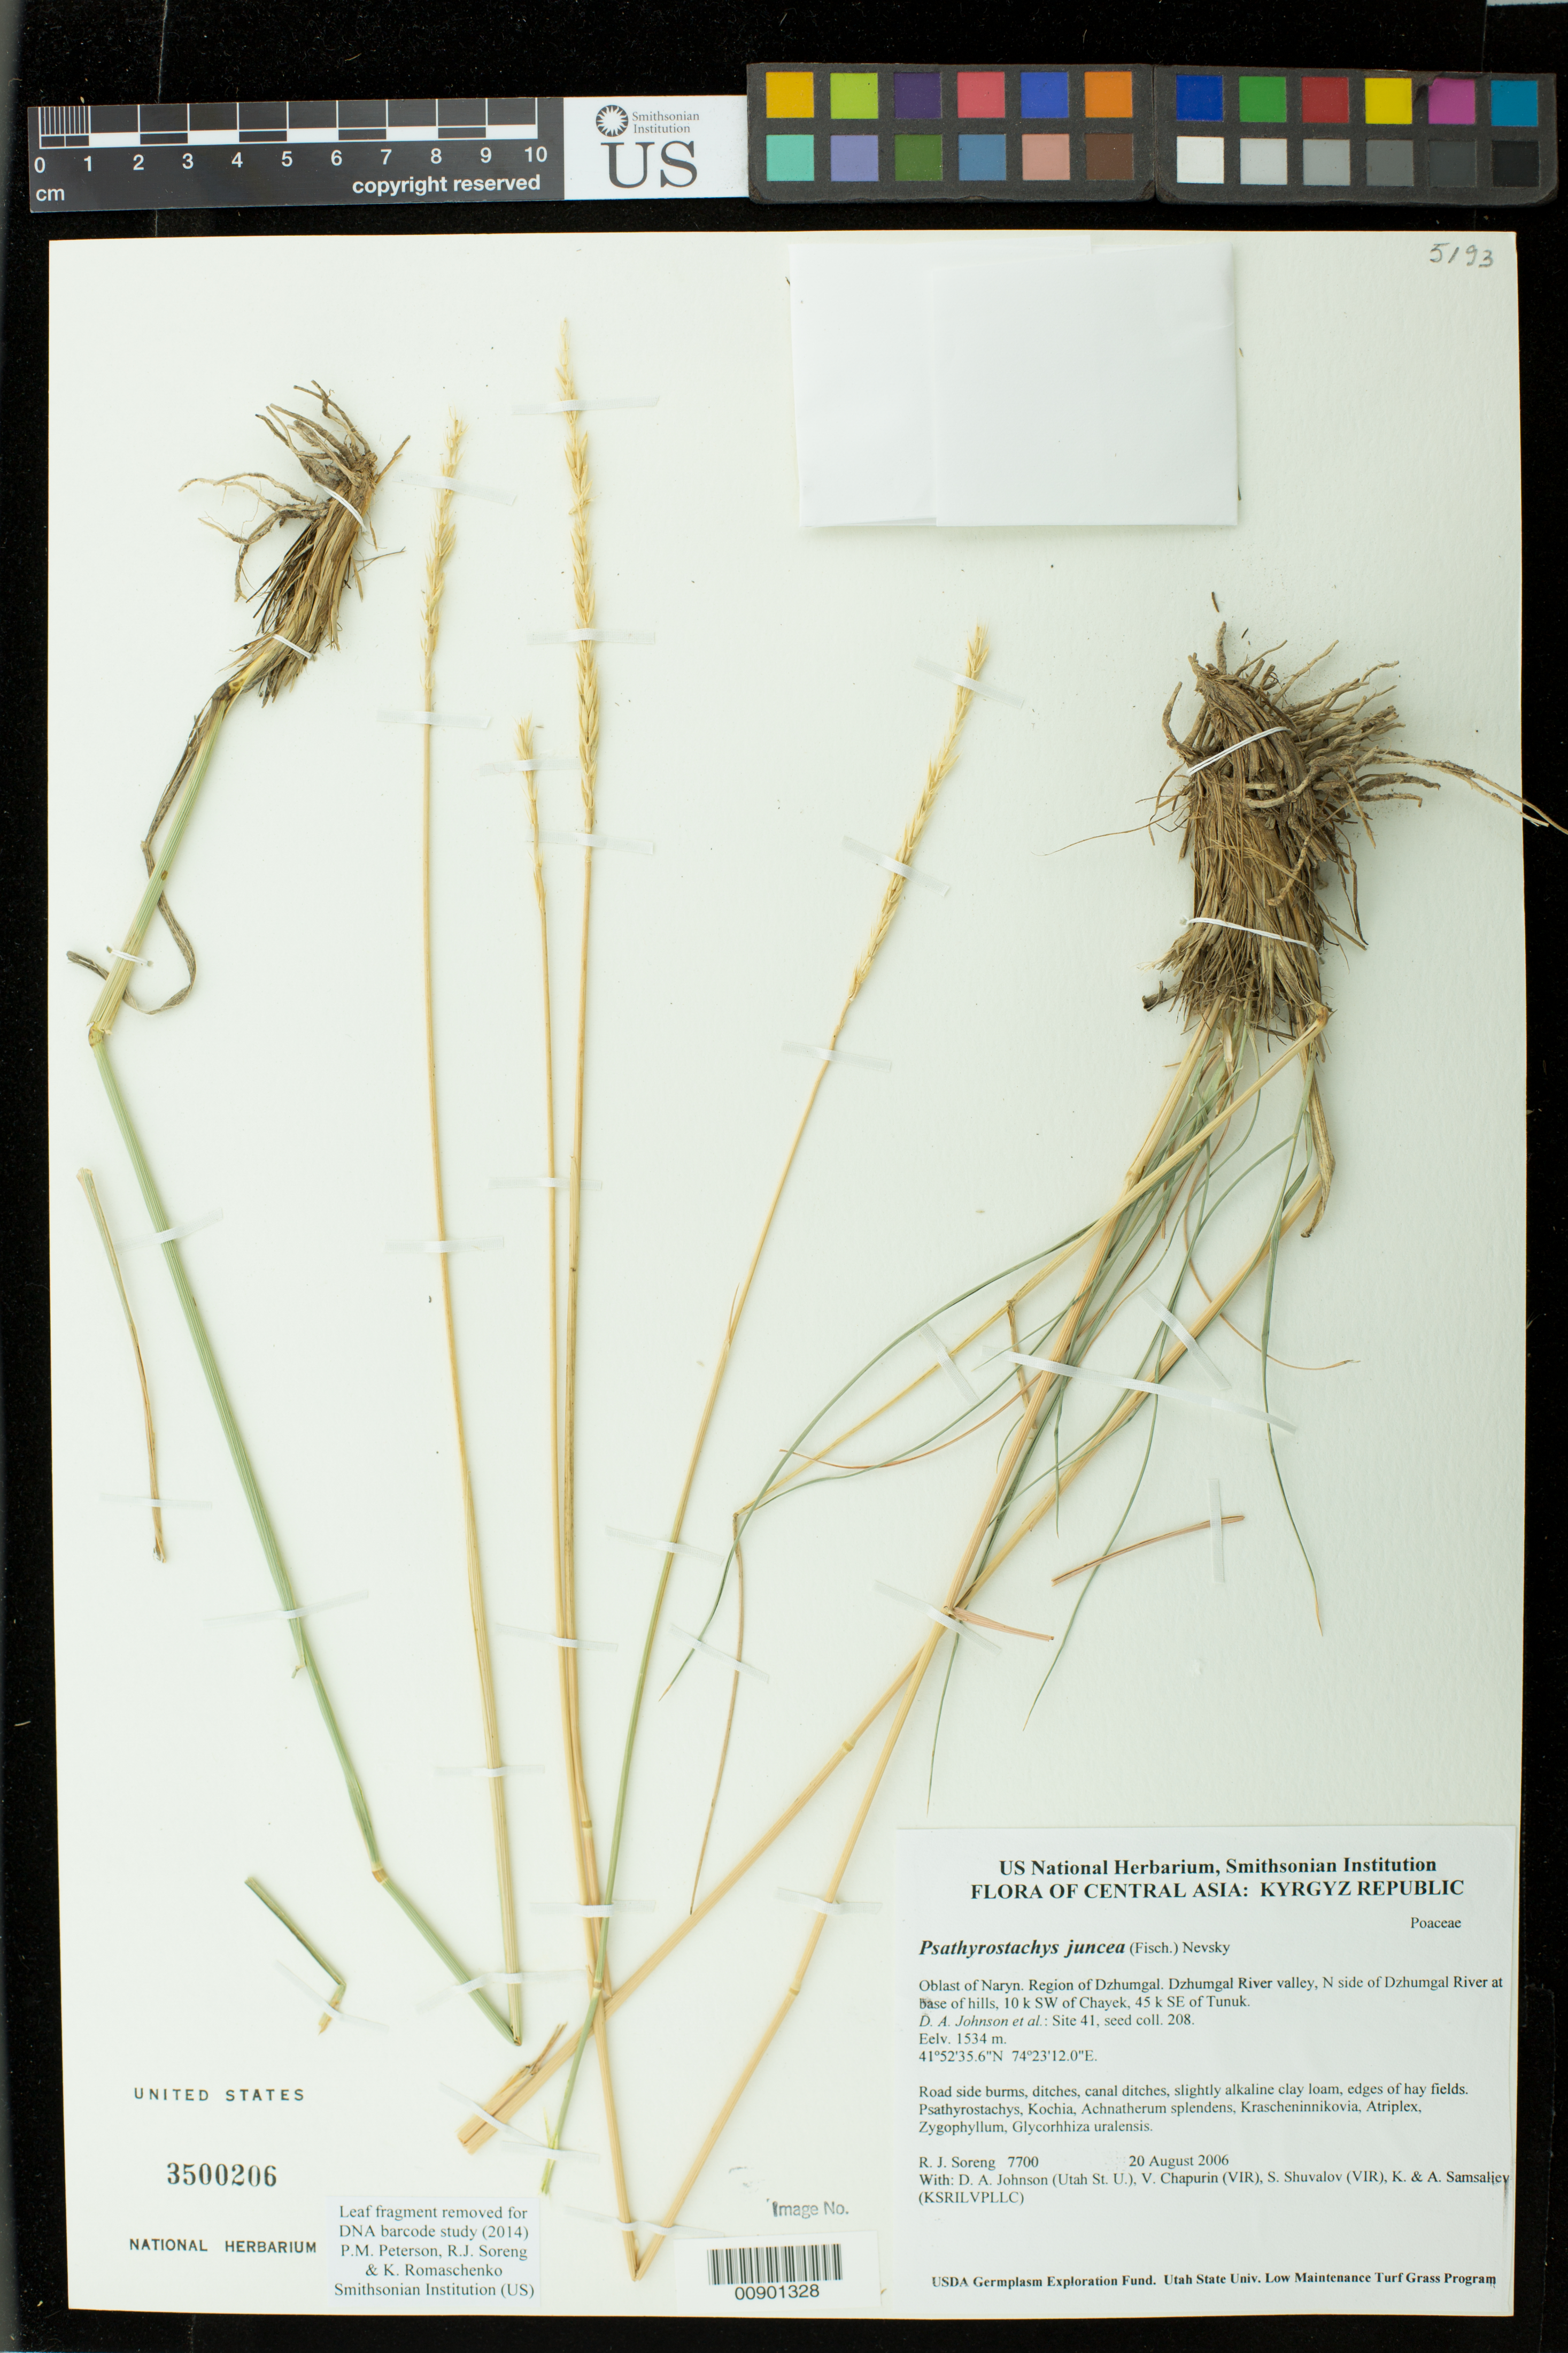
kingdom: Plantae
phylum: Tracheophyta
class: Liliopsida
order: Poales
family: Poaceae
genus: Psathyrostachys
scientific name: Psathyrostachys juncea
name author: (Fisch.) Nevki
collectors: R. J. Soreng, D. Johnson, S. Shuvalov, V. Chapurin, K. Samsaliev & A. Samsaliev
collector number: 7700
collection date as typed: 20 Aug 2006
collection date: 2006-08-20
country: Kyrgyzstan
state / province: Naryn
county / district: Dzhumgal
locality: Dzhumgal River valley, N side of Dzhumgal River at base of hills, 10 km SW of Chayek, 45 km SE of Tunuk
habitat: Road side burms, ditches, canal ditches, slightly alkaline clay loam, edges of hay fields.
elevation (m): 1534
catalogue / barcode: US 3500206